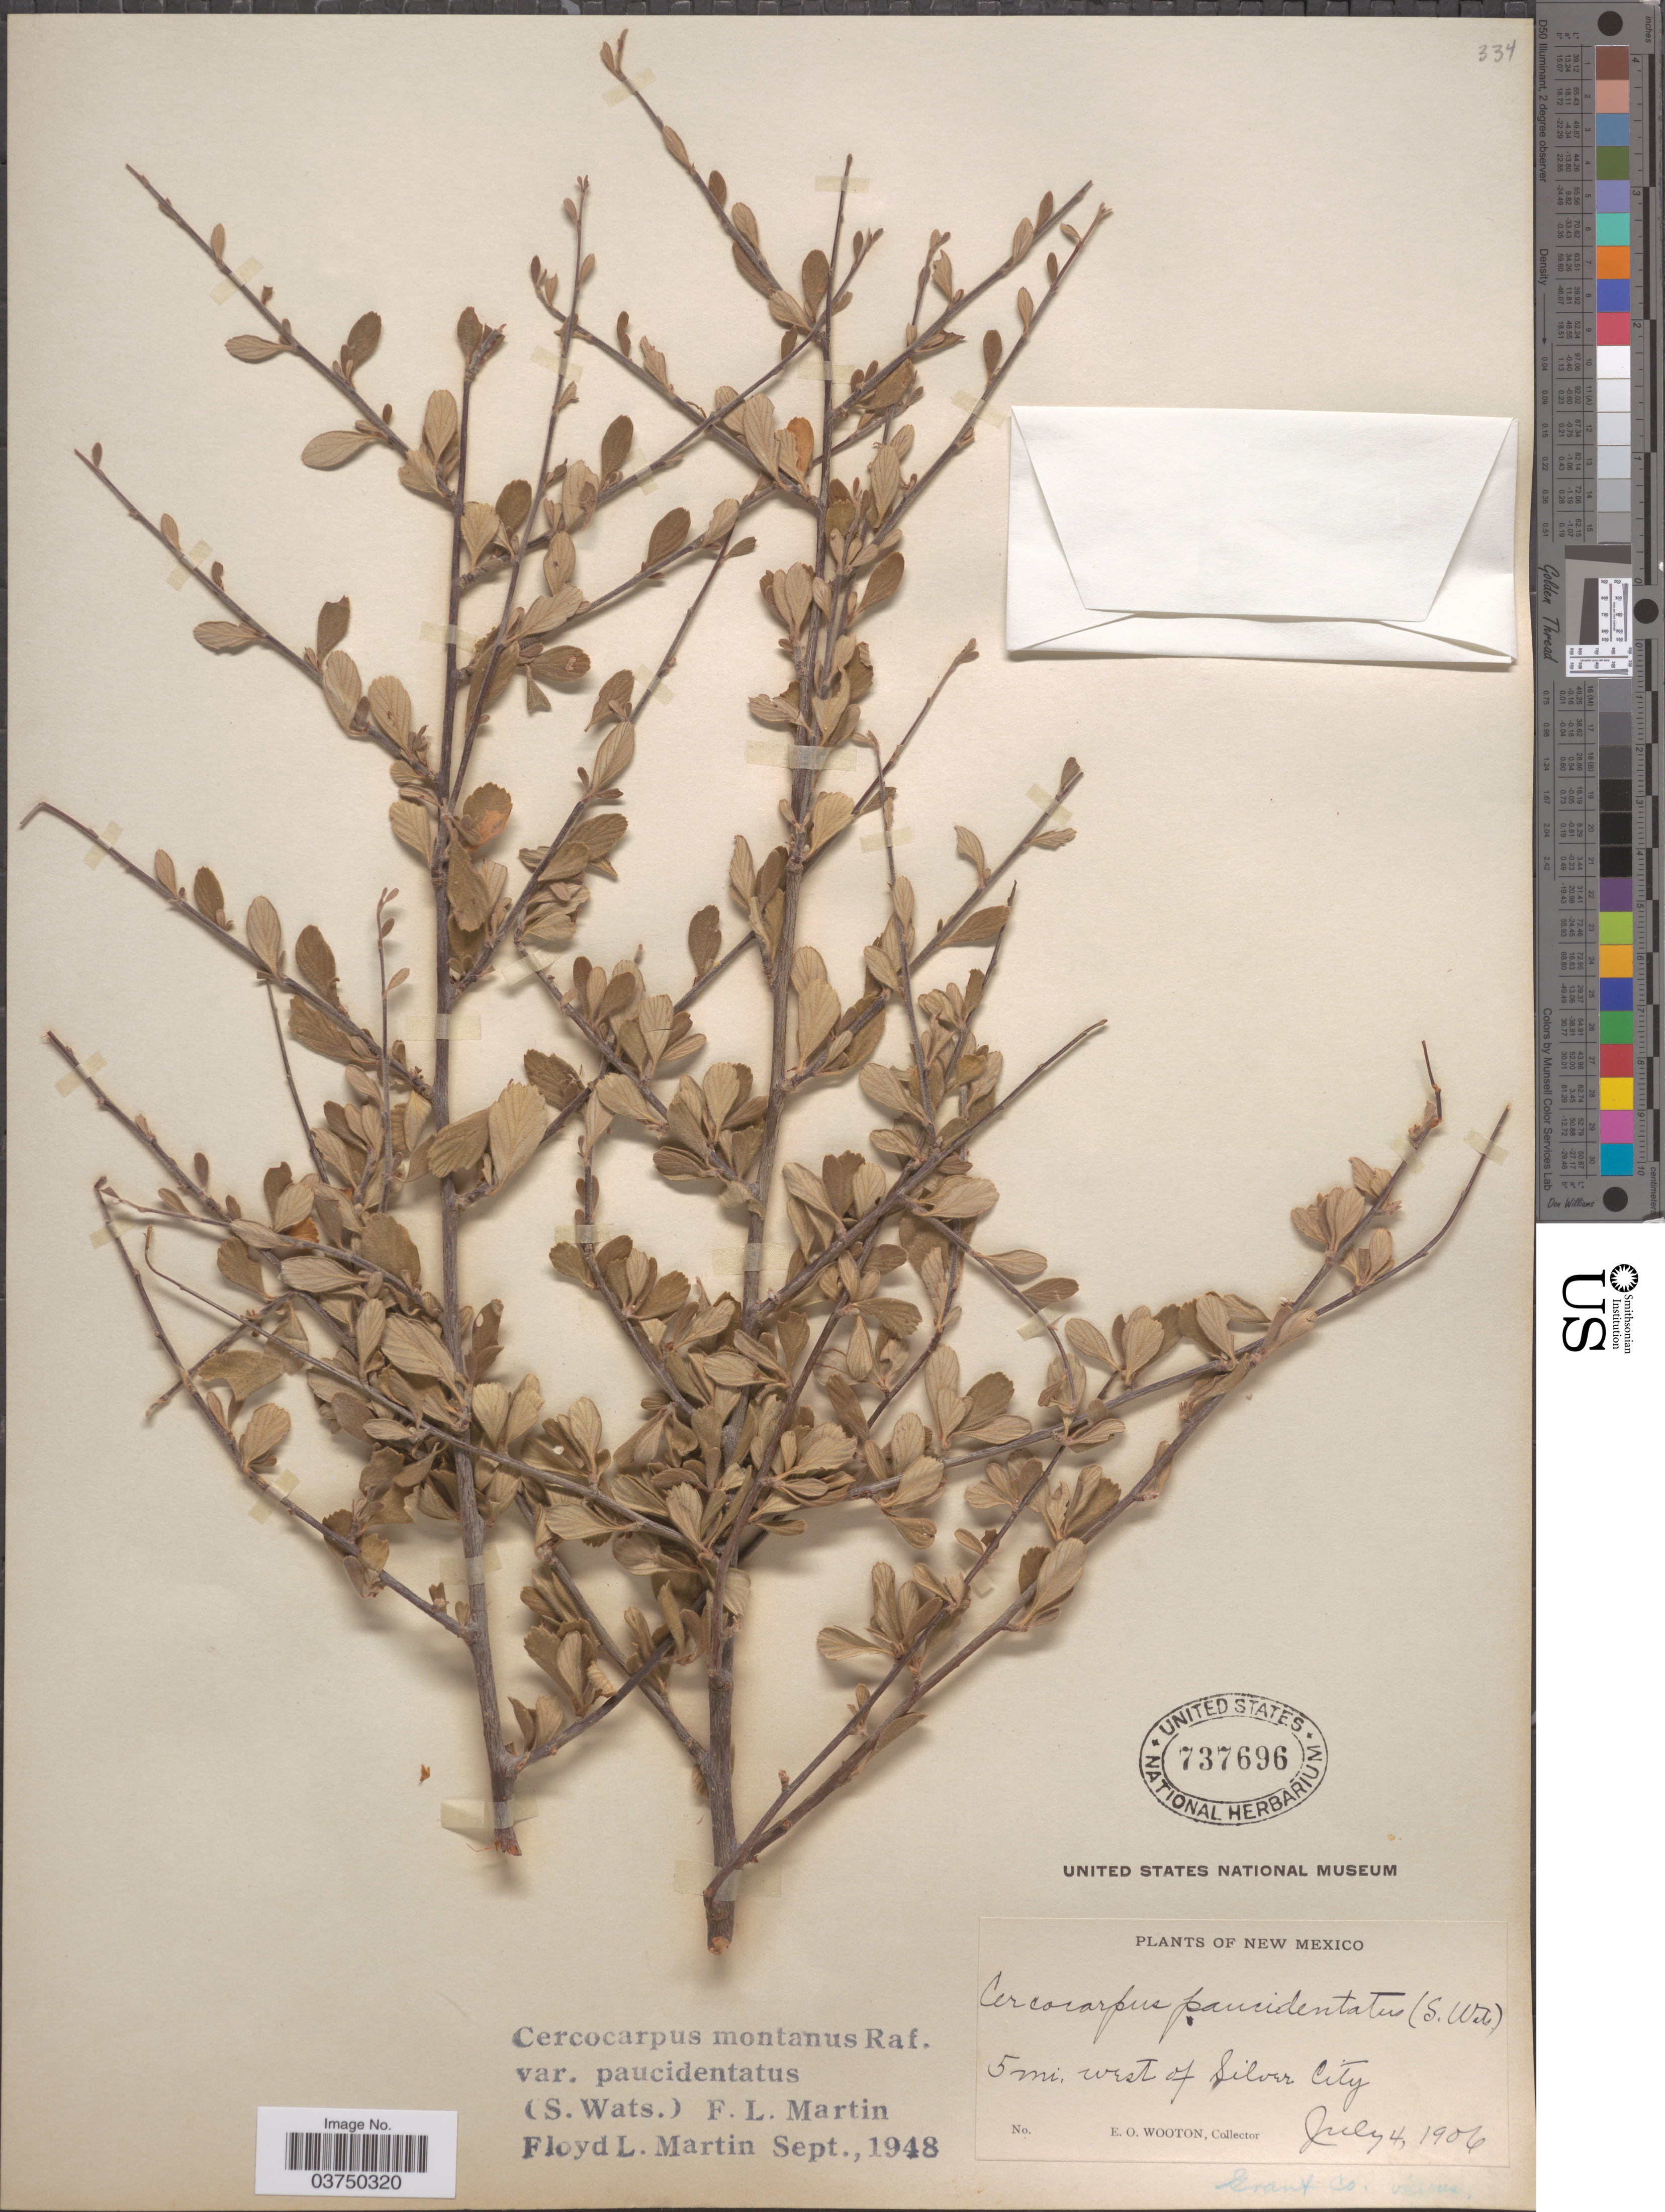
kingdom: Plantae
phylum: Tracheophyta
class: Magnoliopsida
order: Rosales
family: Rosaceae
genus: Cercocarpus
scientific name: Cercocarpus montanus var. paucidentatus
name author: (S. Watson) F.L. Martin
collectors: E. O. Wooton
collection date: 1906-07-04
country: United States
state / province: New Mexico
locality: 5 mi. west of Silver City. Grant Co.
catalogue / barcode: US 737696